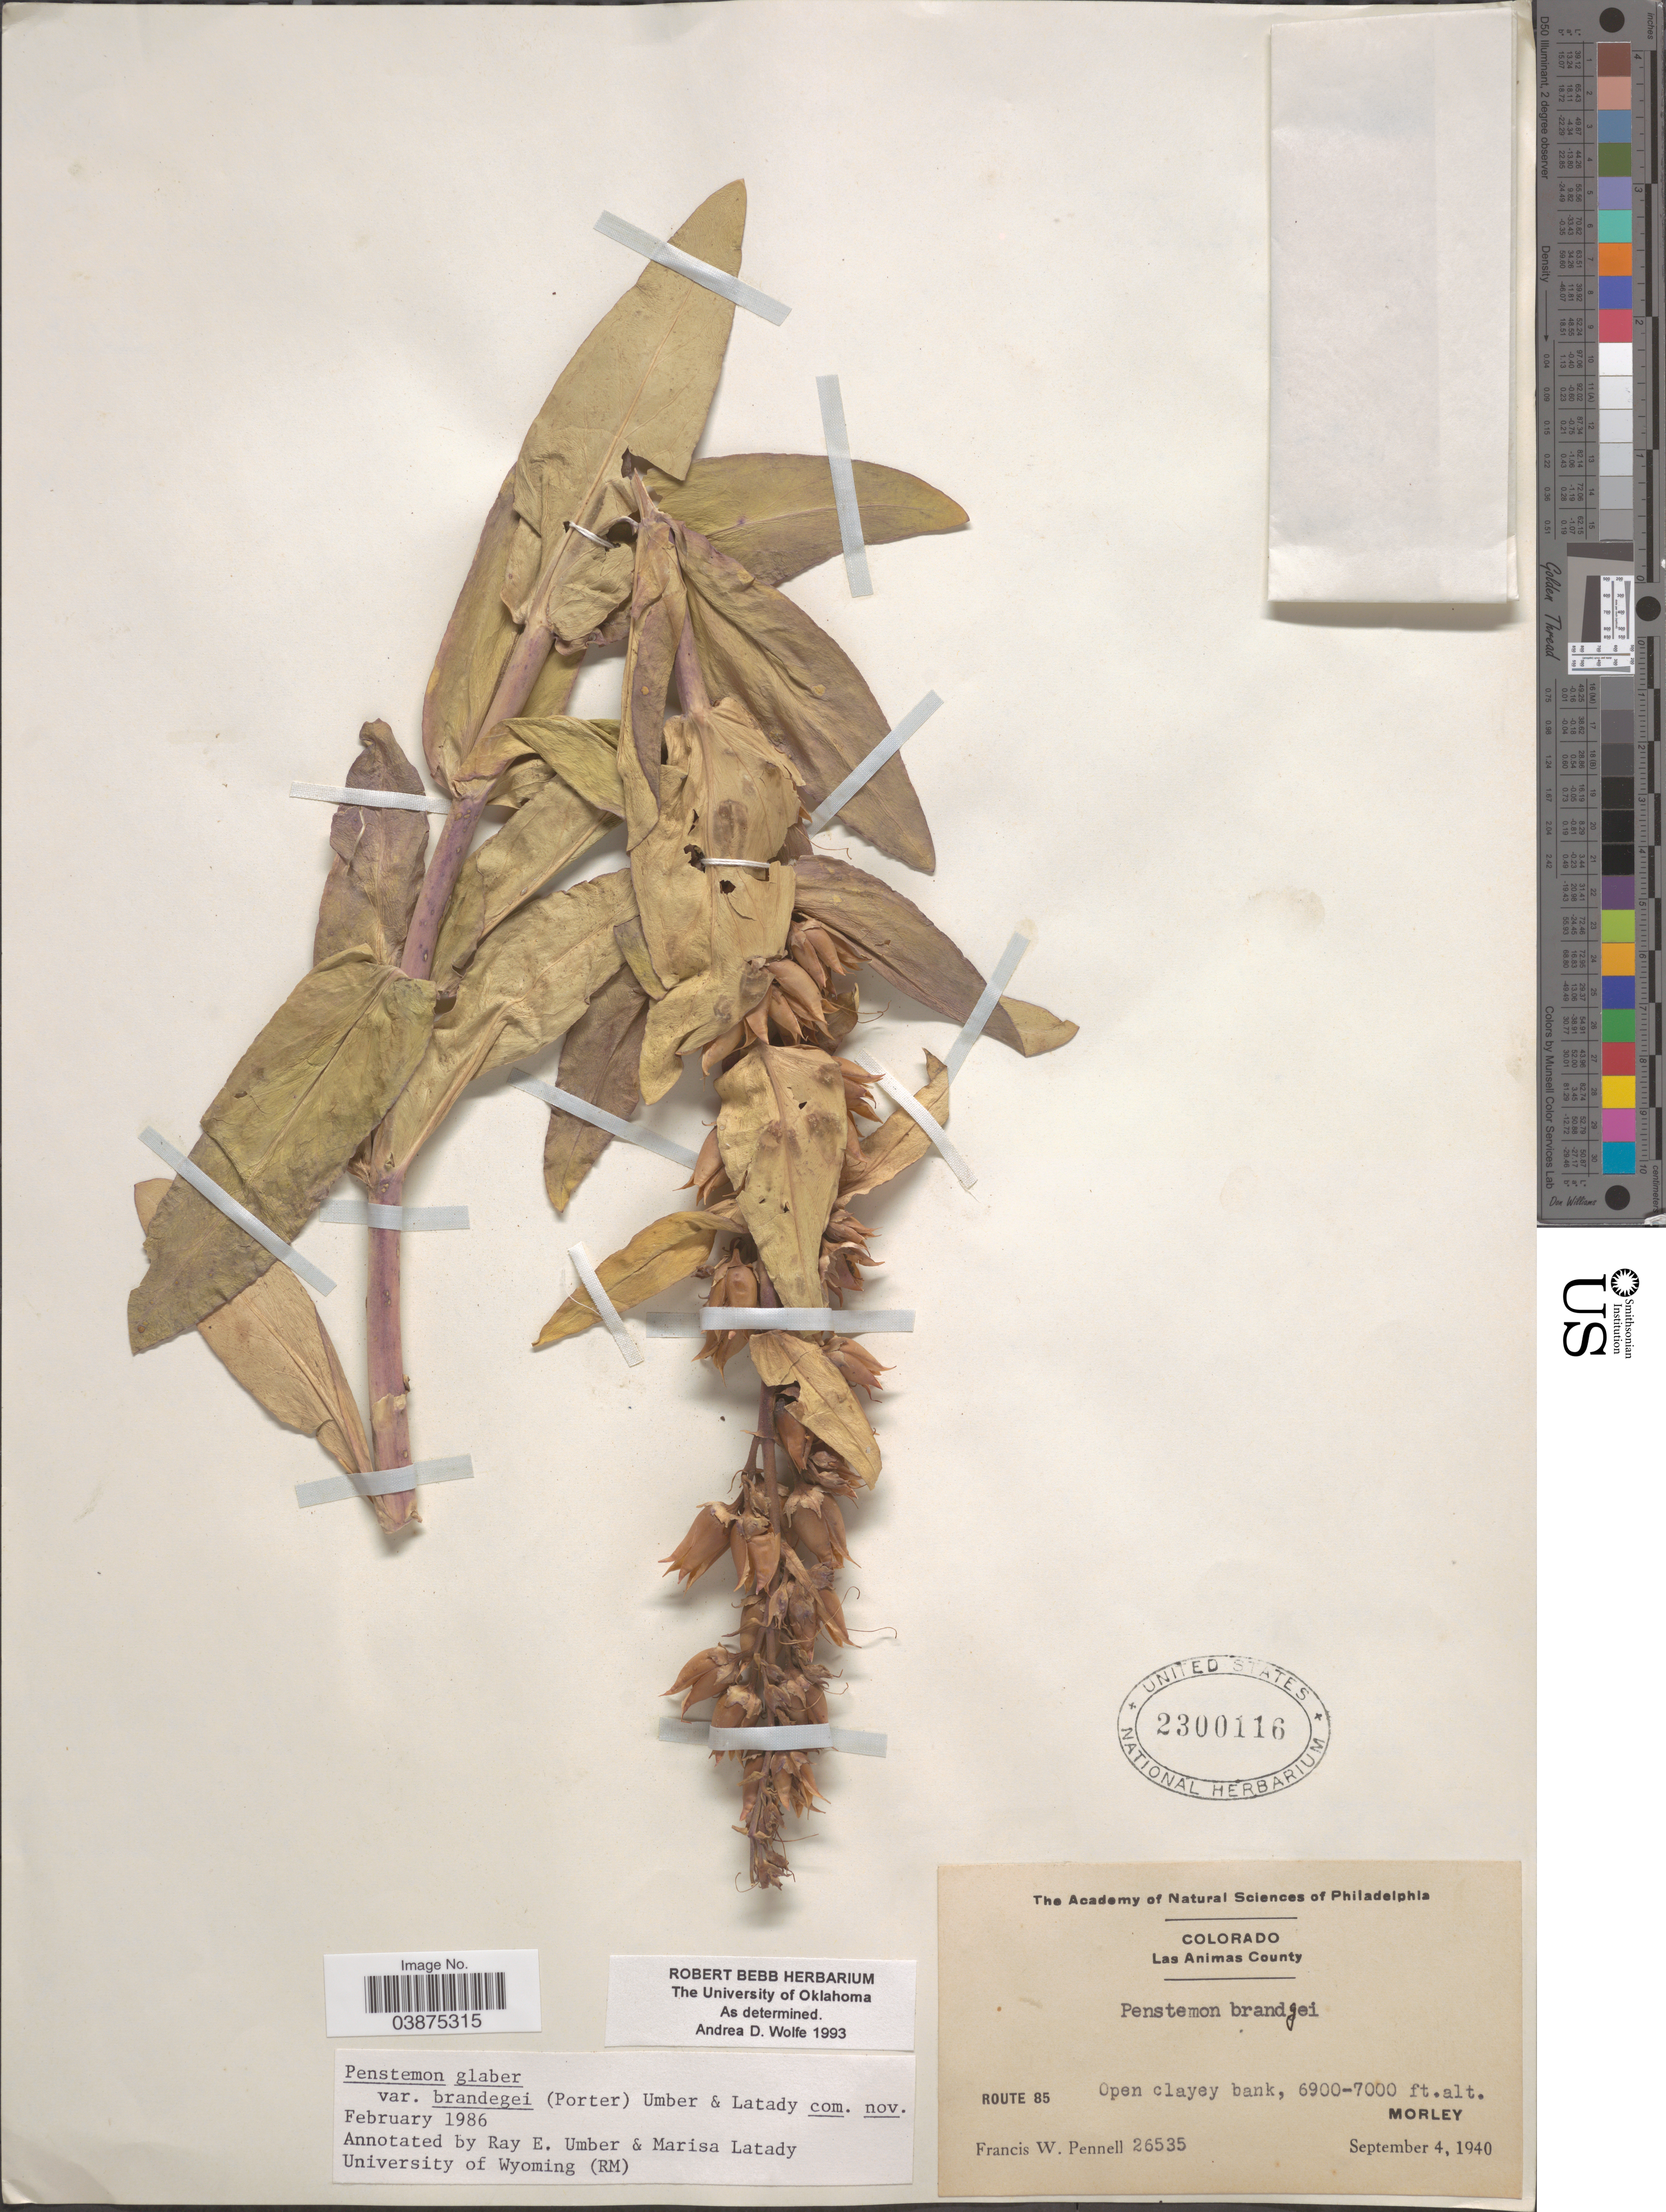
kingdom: Plantae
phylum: Tracheophyta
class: Magnoliopsida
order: Lamiales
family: Plantaginaceae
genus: Penstemon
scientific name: Penstemon glaber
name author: Pursh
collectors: F. W. Pennell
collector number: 26535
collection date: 1940-09-04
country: United States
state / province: Colorado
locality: Las Animas County. Route 85. Open clayey bank, Morley.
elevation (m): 2103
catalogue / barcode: US 2300116